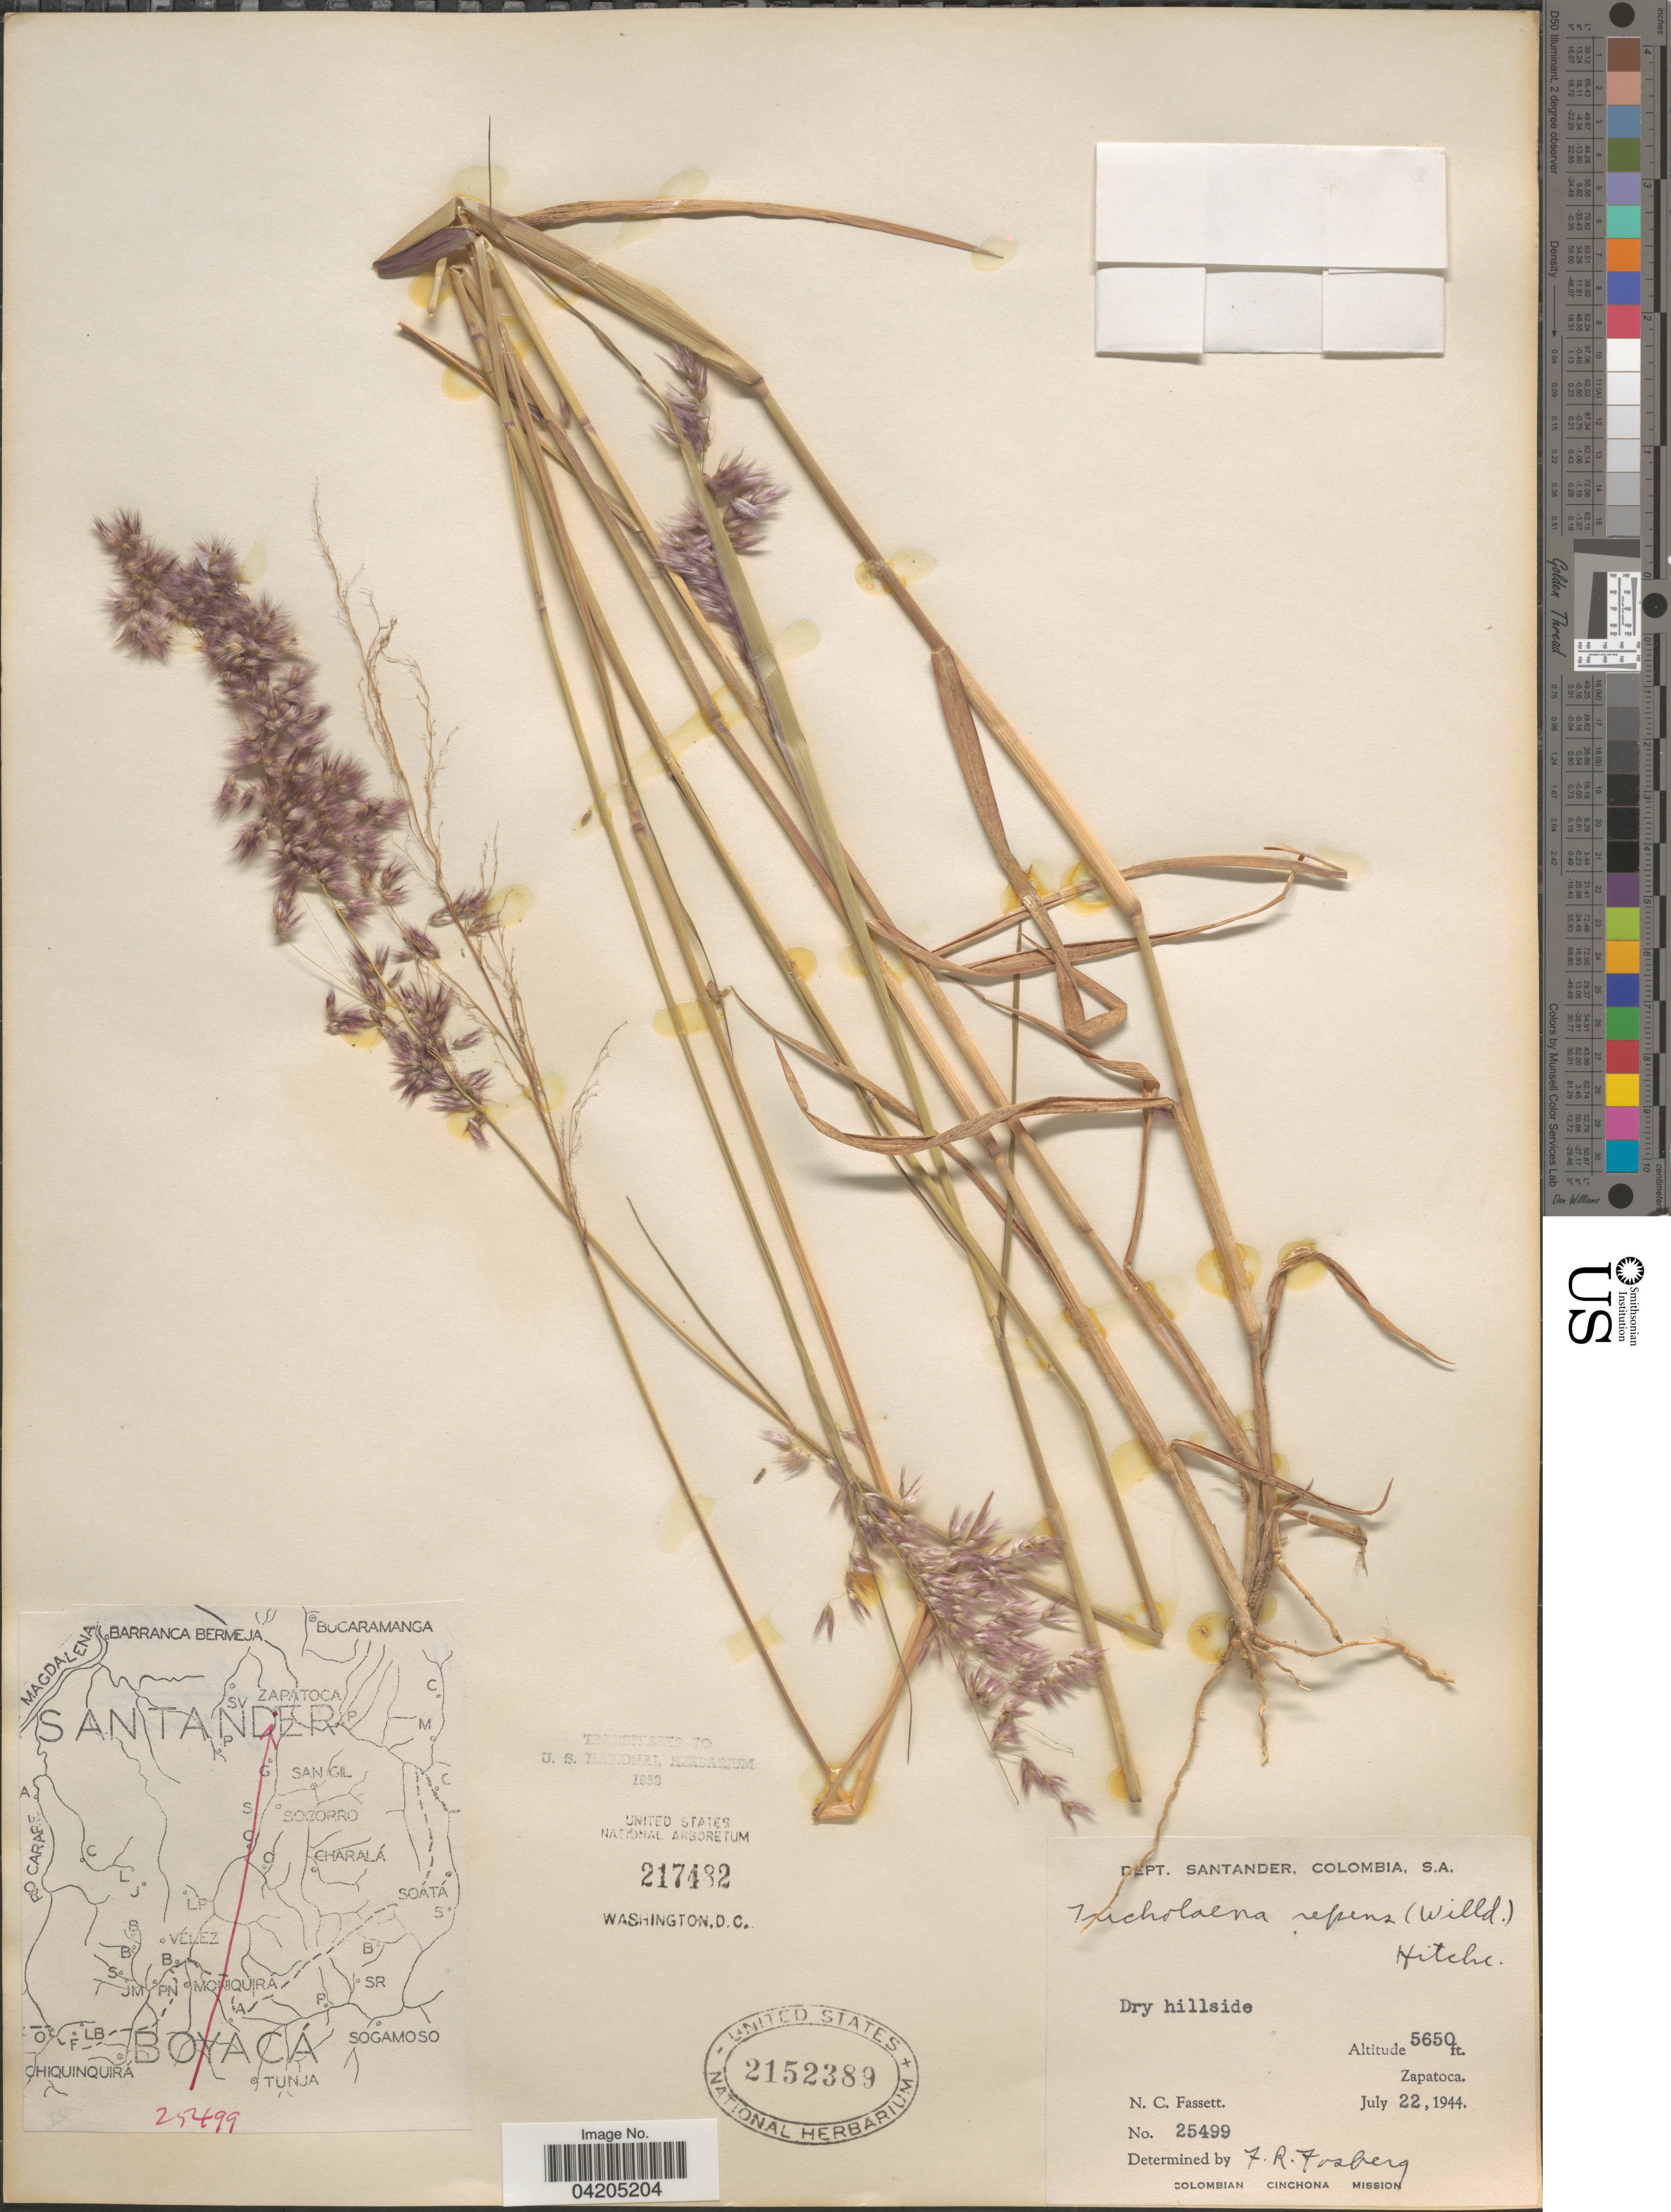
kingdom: Plantae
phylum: Tracheophyta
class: Liliopsida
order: Poales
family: Poaceae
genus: Melinis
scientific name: Melinis repens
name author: (Willd.) Zizka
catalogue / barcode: US 217482-2